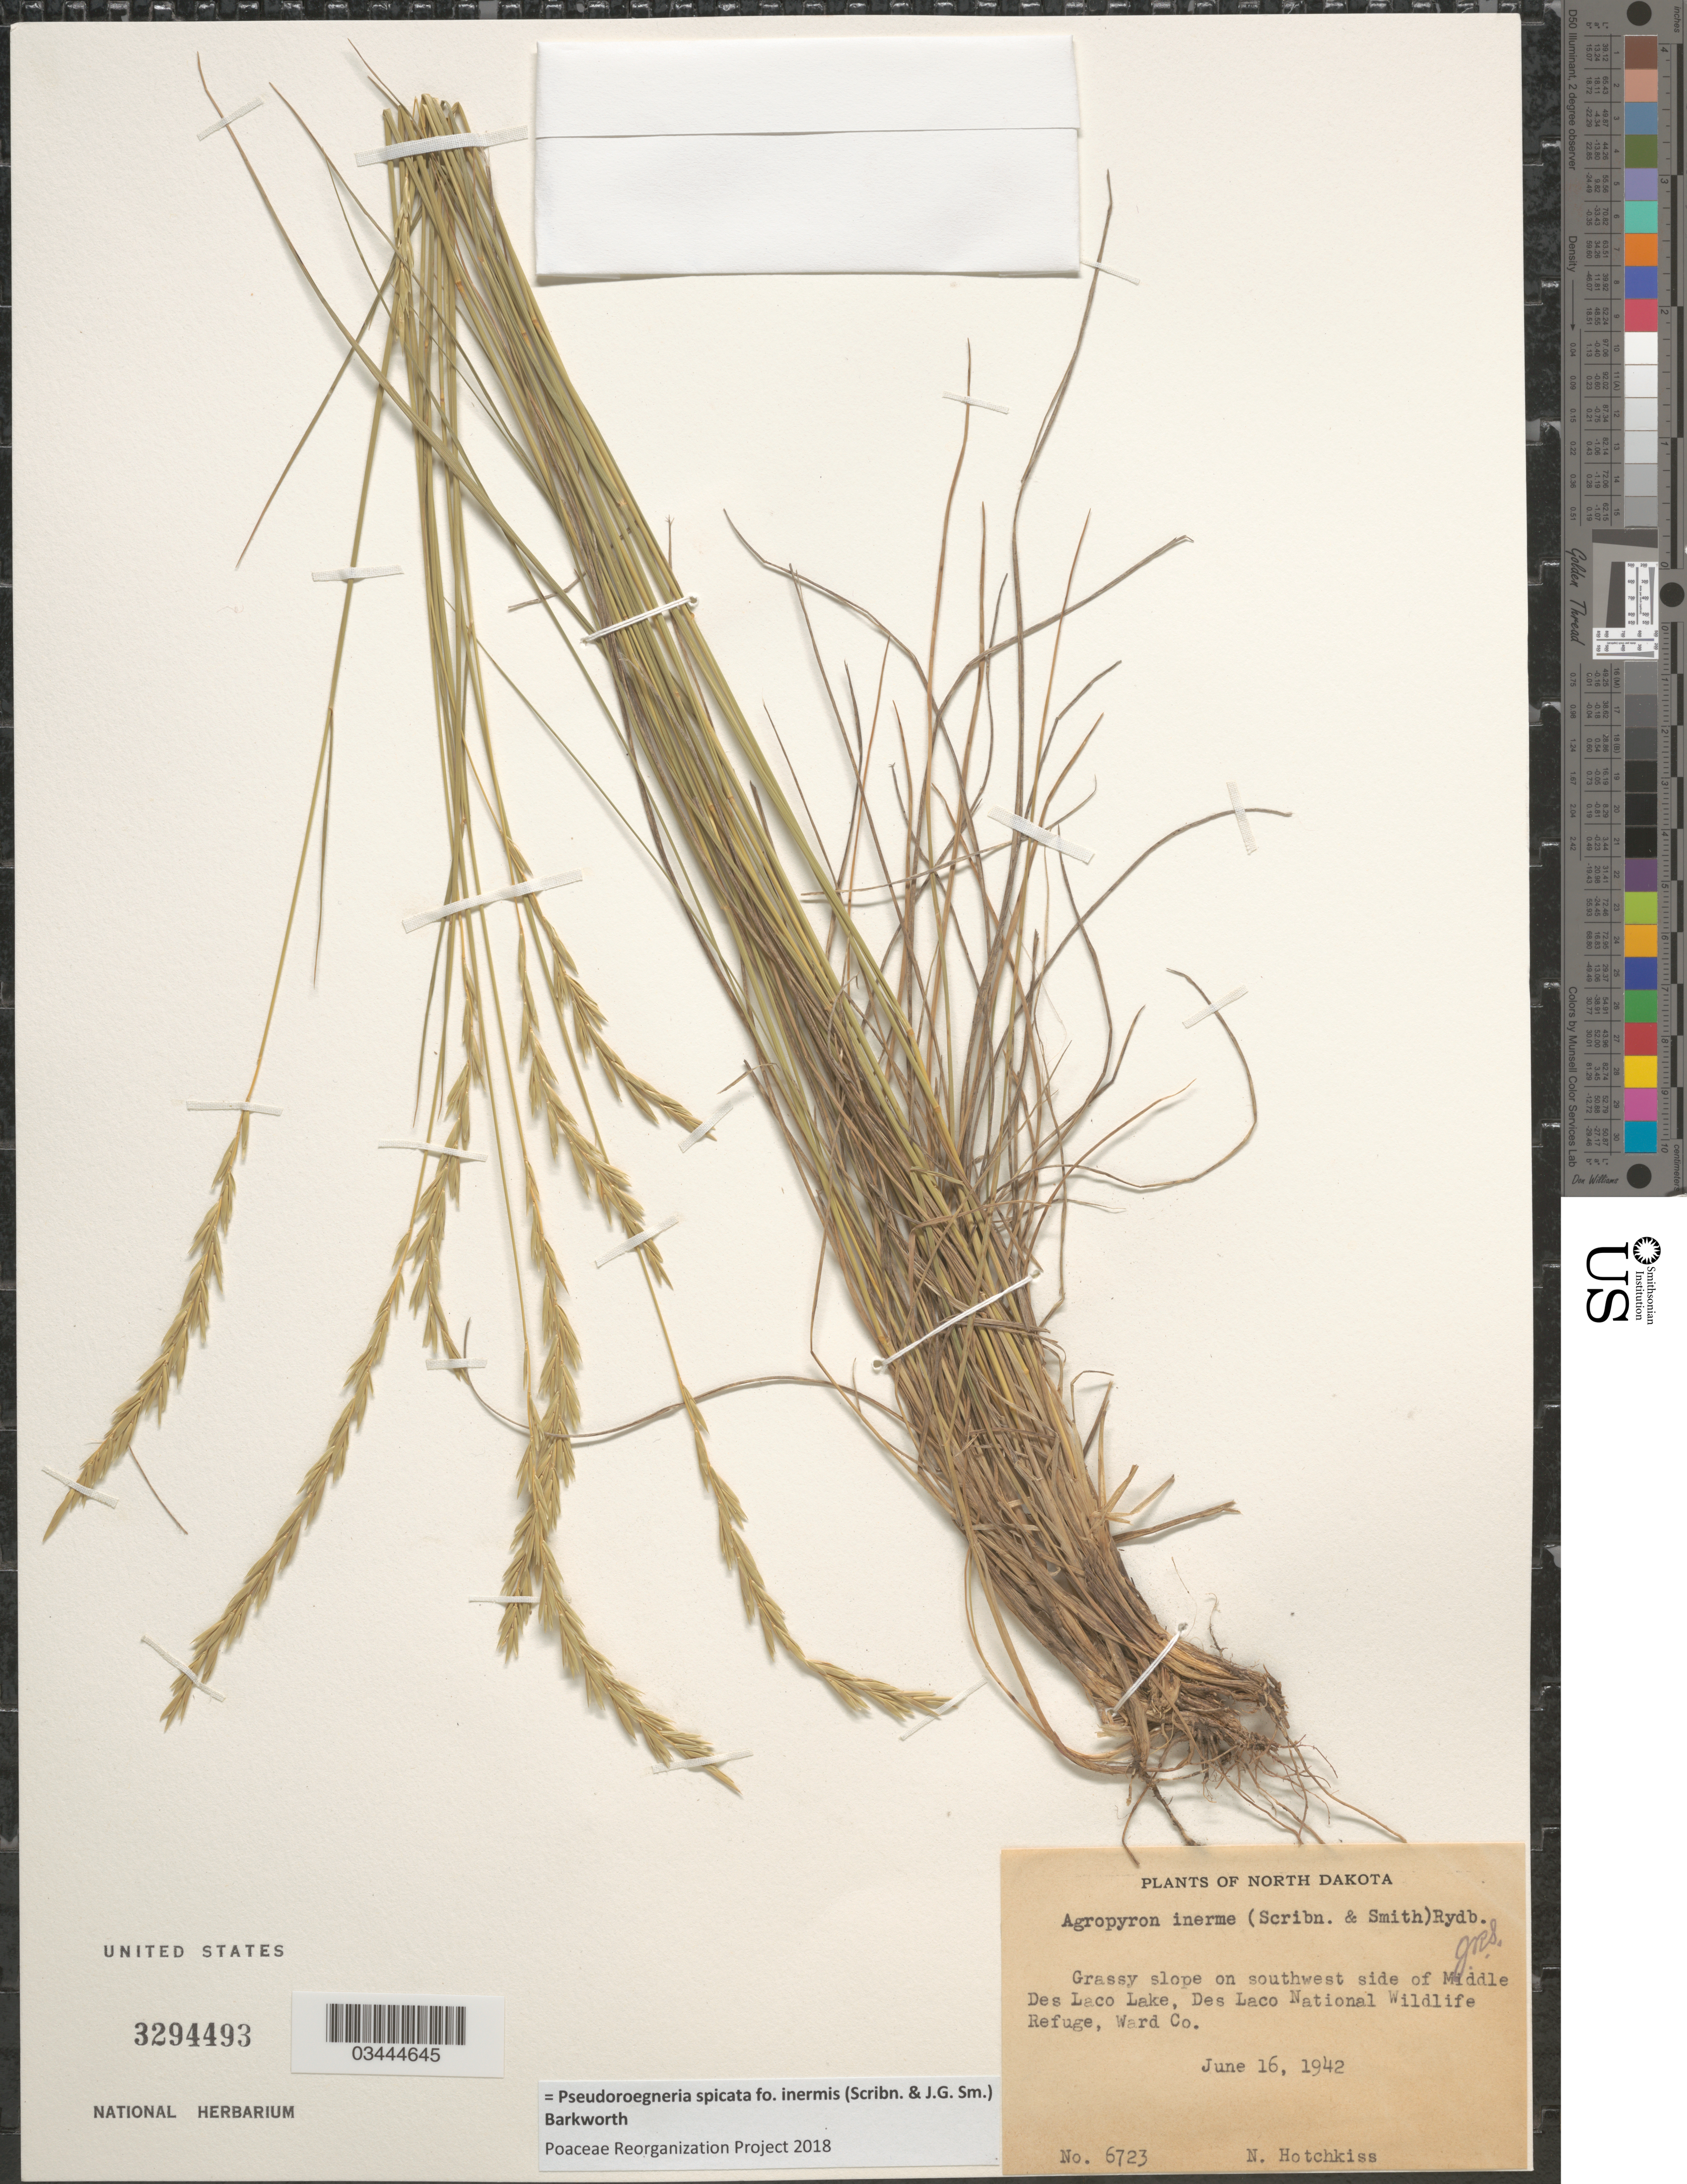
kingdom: Plantae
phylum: Tracheophyta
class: Liliopsida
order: Poales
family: Poaceae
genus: Pseudoroegneria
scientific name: Pseudoroegneria spicata f. inermis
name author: (Scribn. & J.G. Sm.) Barkworth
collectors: N. Hotchkiss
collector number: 6723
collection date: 1942-06-16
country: United States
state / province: North Dakota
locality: Grassy slope on southwest side of Middle Des Laco Lake, Des Laco National Wildlife Refuge, Ward Co.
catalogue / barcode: US 3294493